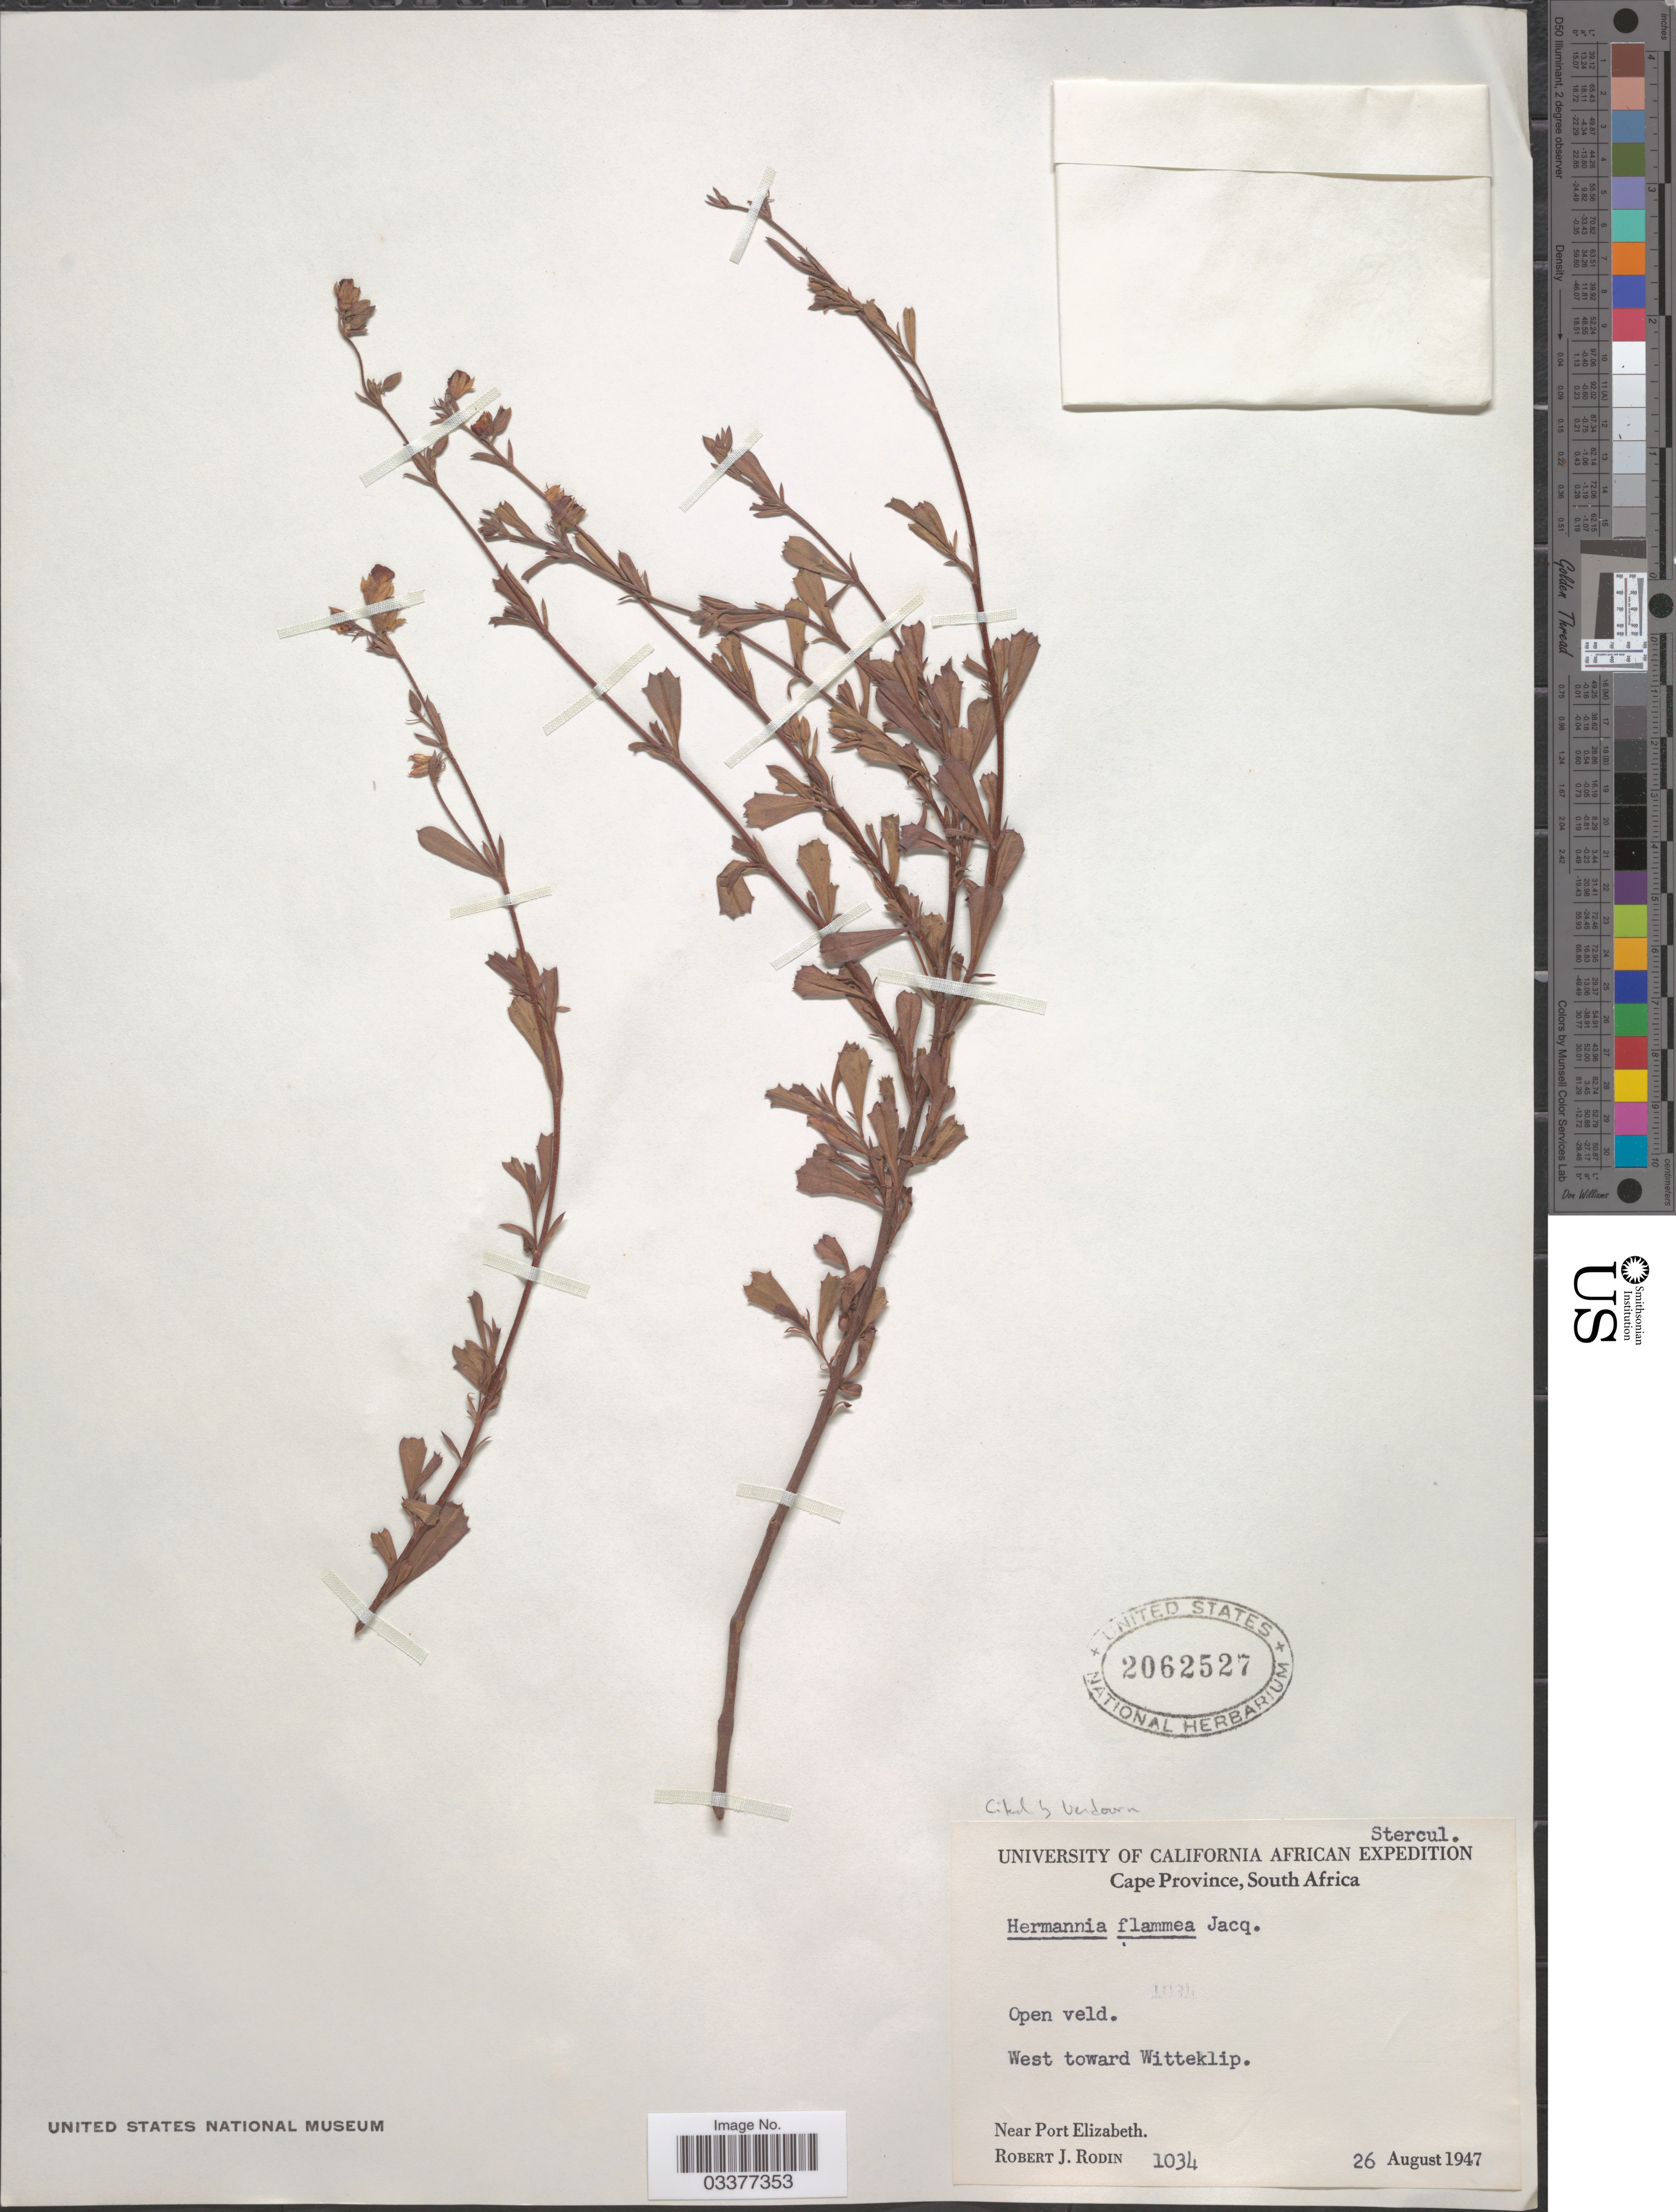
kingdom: Plantae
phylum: Tracheophyta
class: Magnoliopsida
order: Malvales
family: Malvaceae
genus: Hermannia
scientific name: Hermannia flammea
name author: Jacq.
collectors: R. J. Rodin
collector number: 1034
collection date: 1947-08-26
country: South Africa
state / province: Eastern Cape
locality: West toward Witteklip. Near Port Elizabeth.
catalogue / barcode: US 2062527